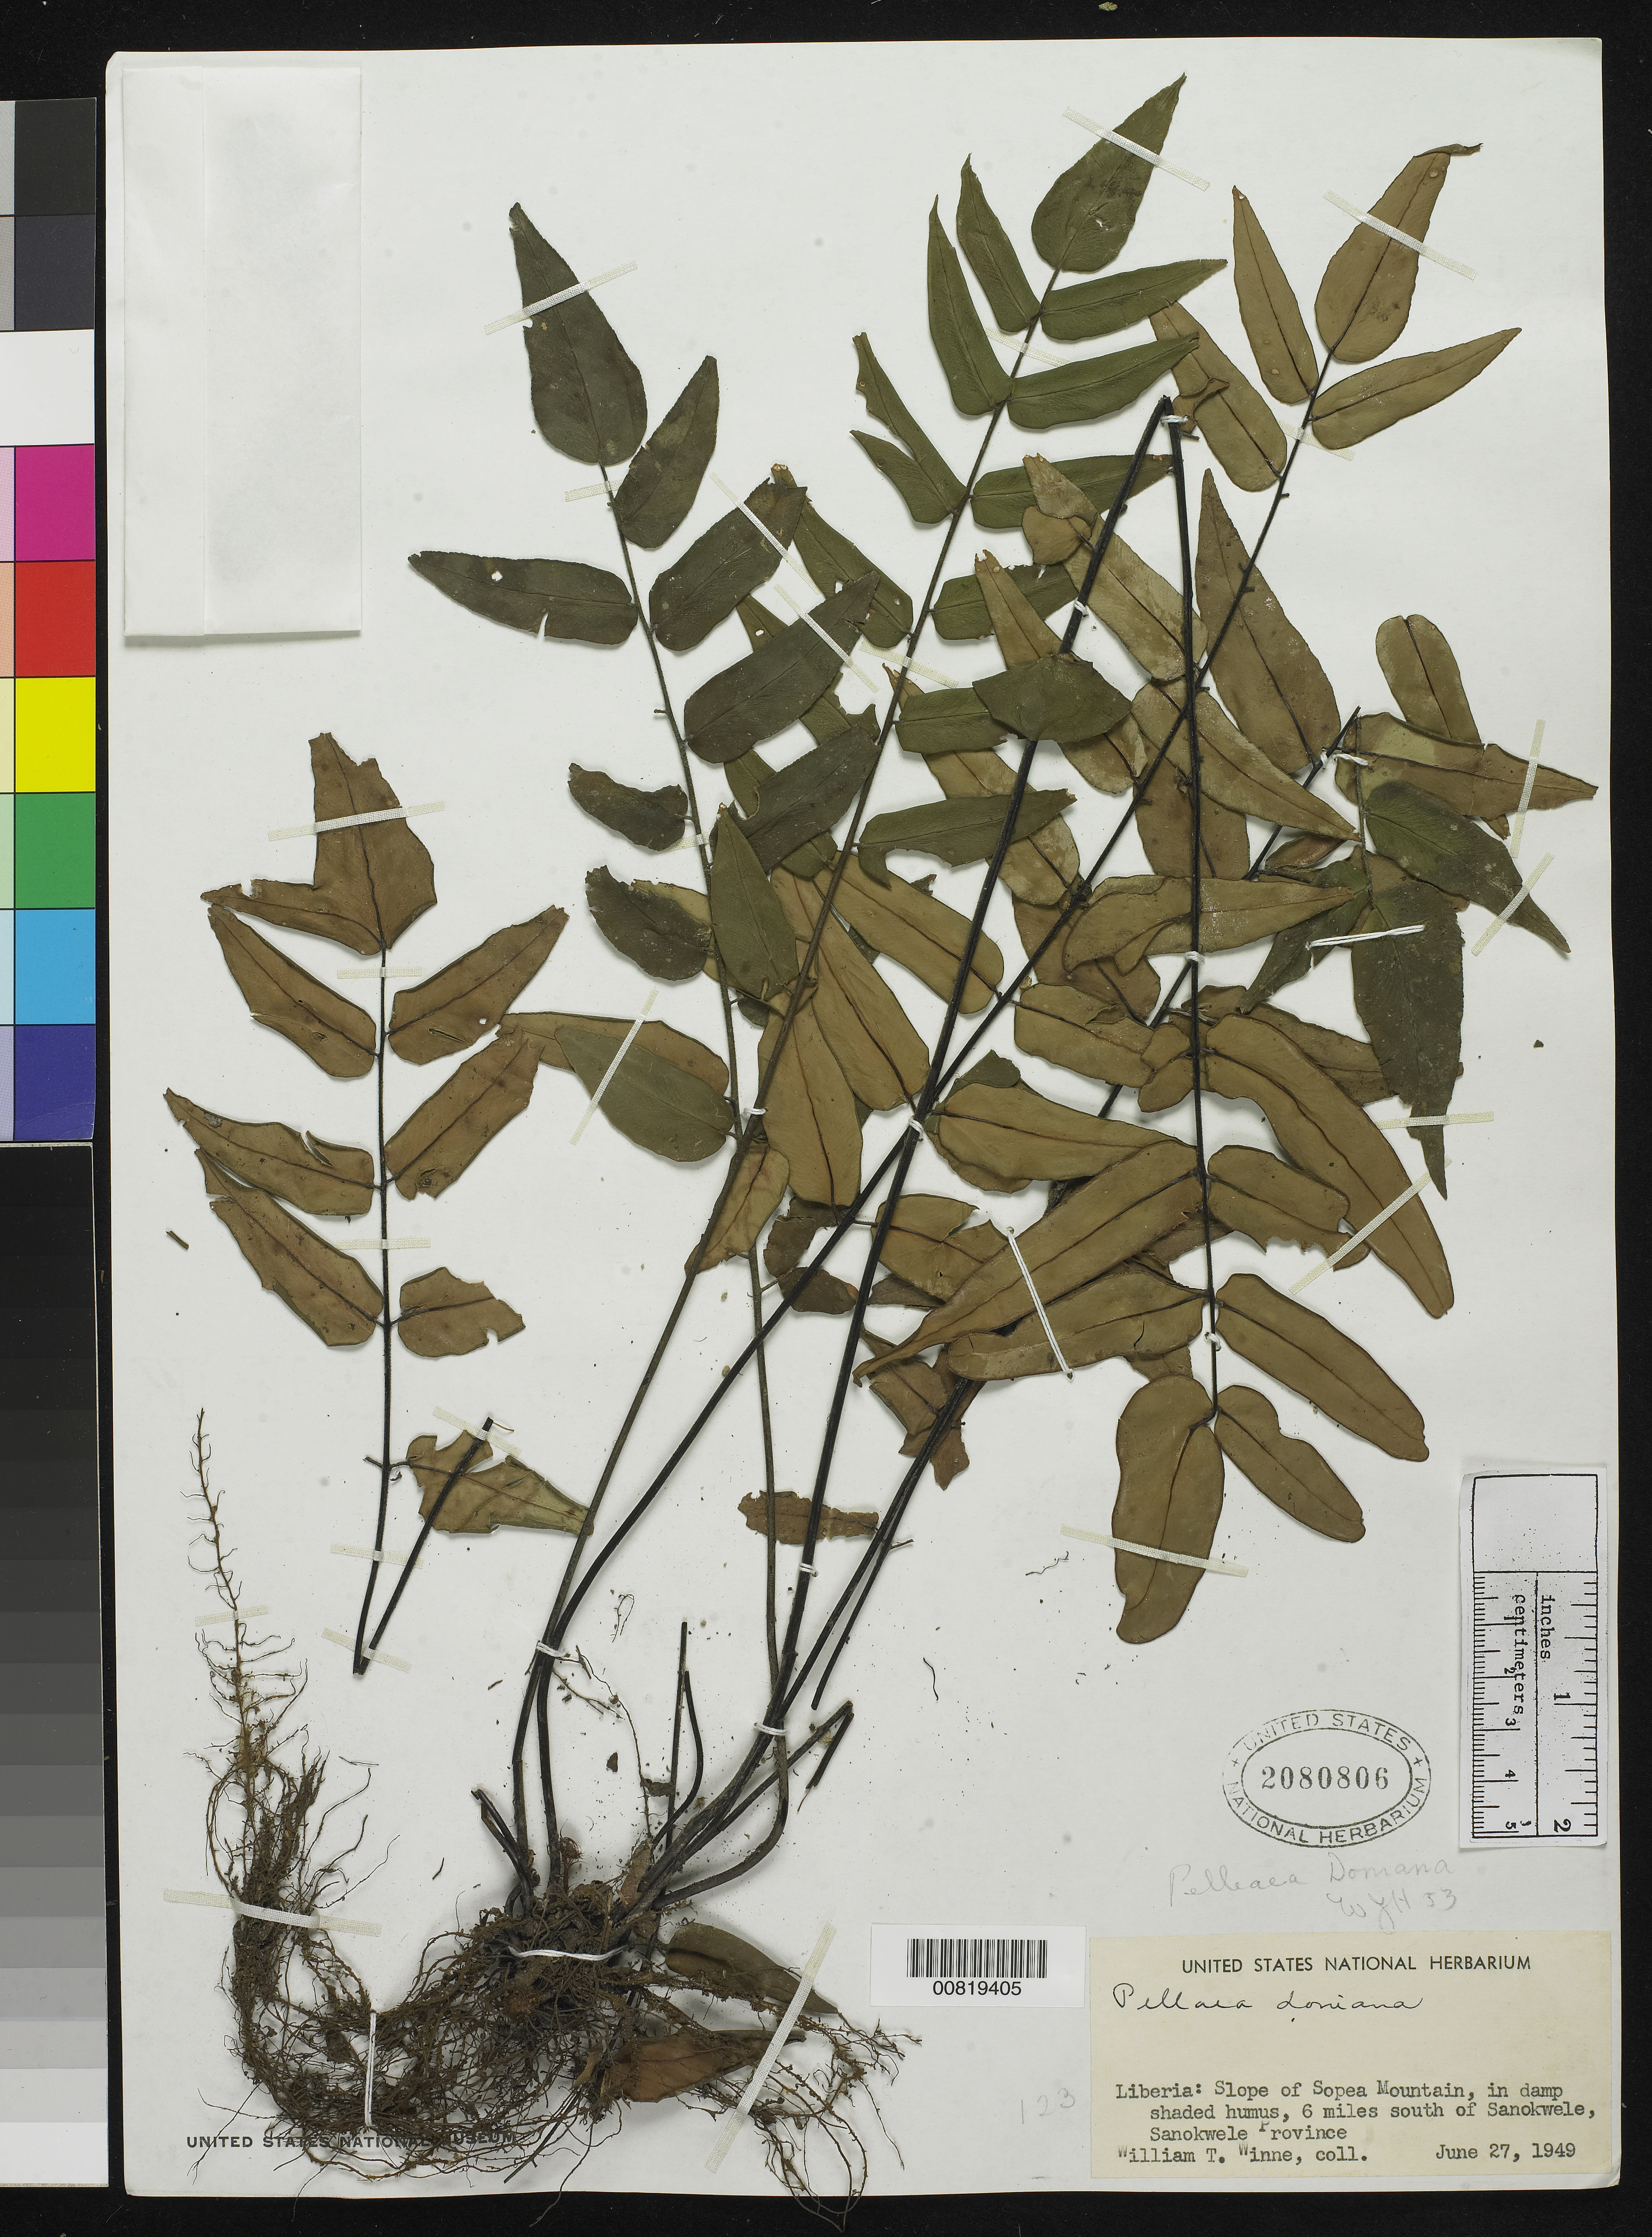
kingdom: Plantae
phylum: Tracheophyta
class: Polypodiopsida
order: Polypodiales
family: Pteridaceae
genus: Pellaea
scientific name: Pellaea doniana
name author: Hook.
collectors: -. Winne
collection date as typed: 27 Jun 1949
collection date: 1949-06-27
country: Liberia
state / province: Nimba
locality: Sanokwele Province: 6 miles S of Sanokwele, slope of Sopea Mountain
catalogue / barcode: US 2080806